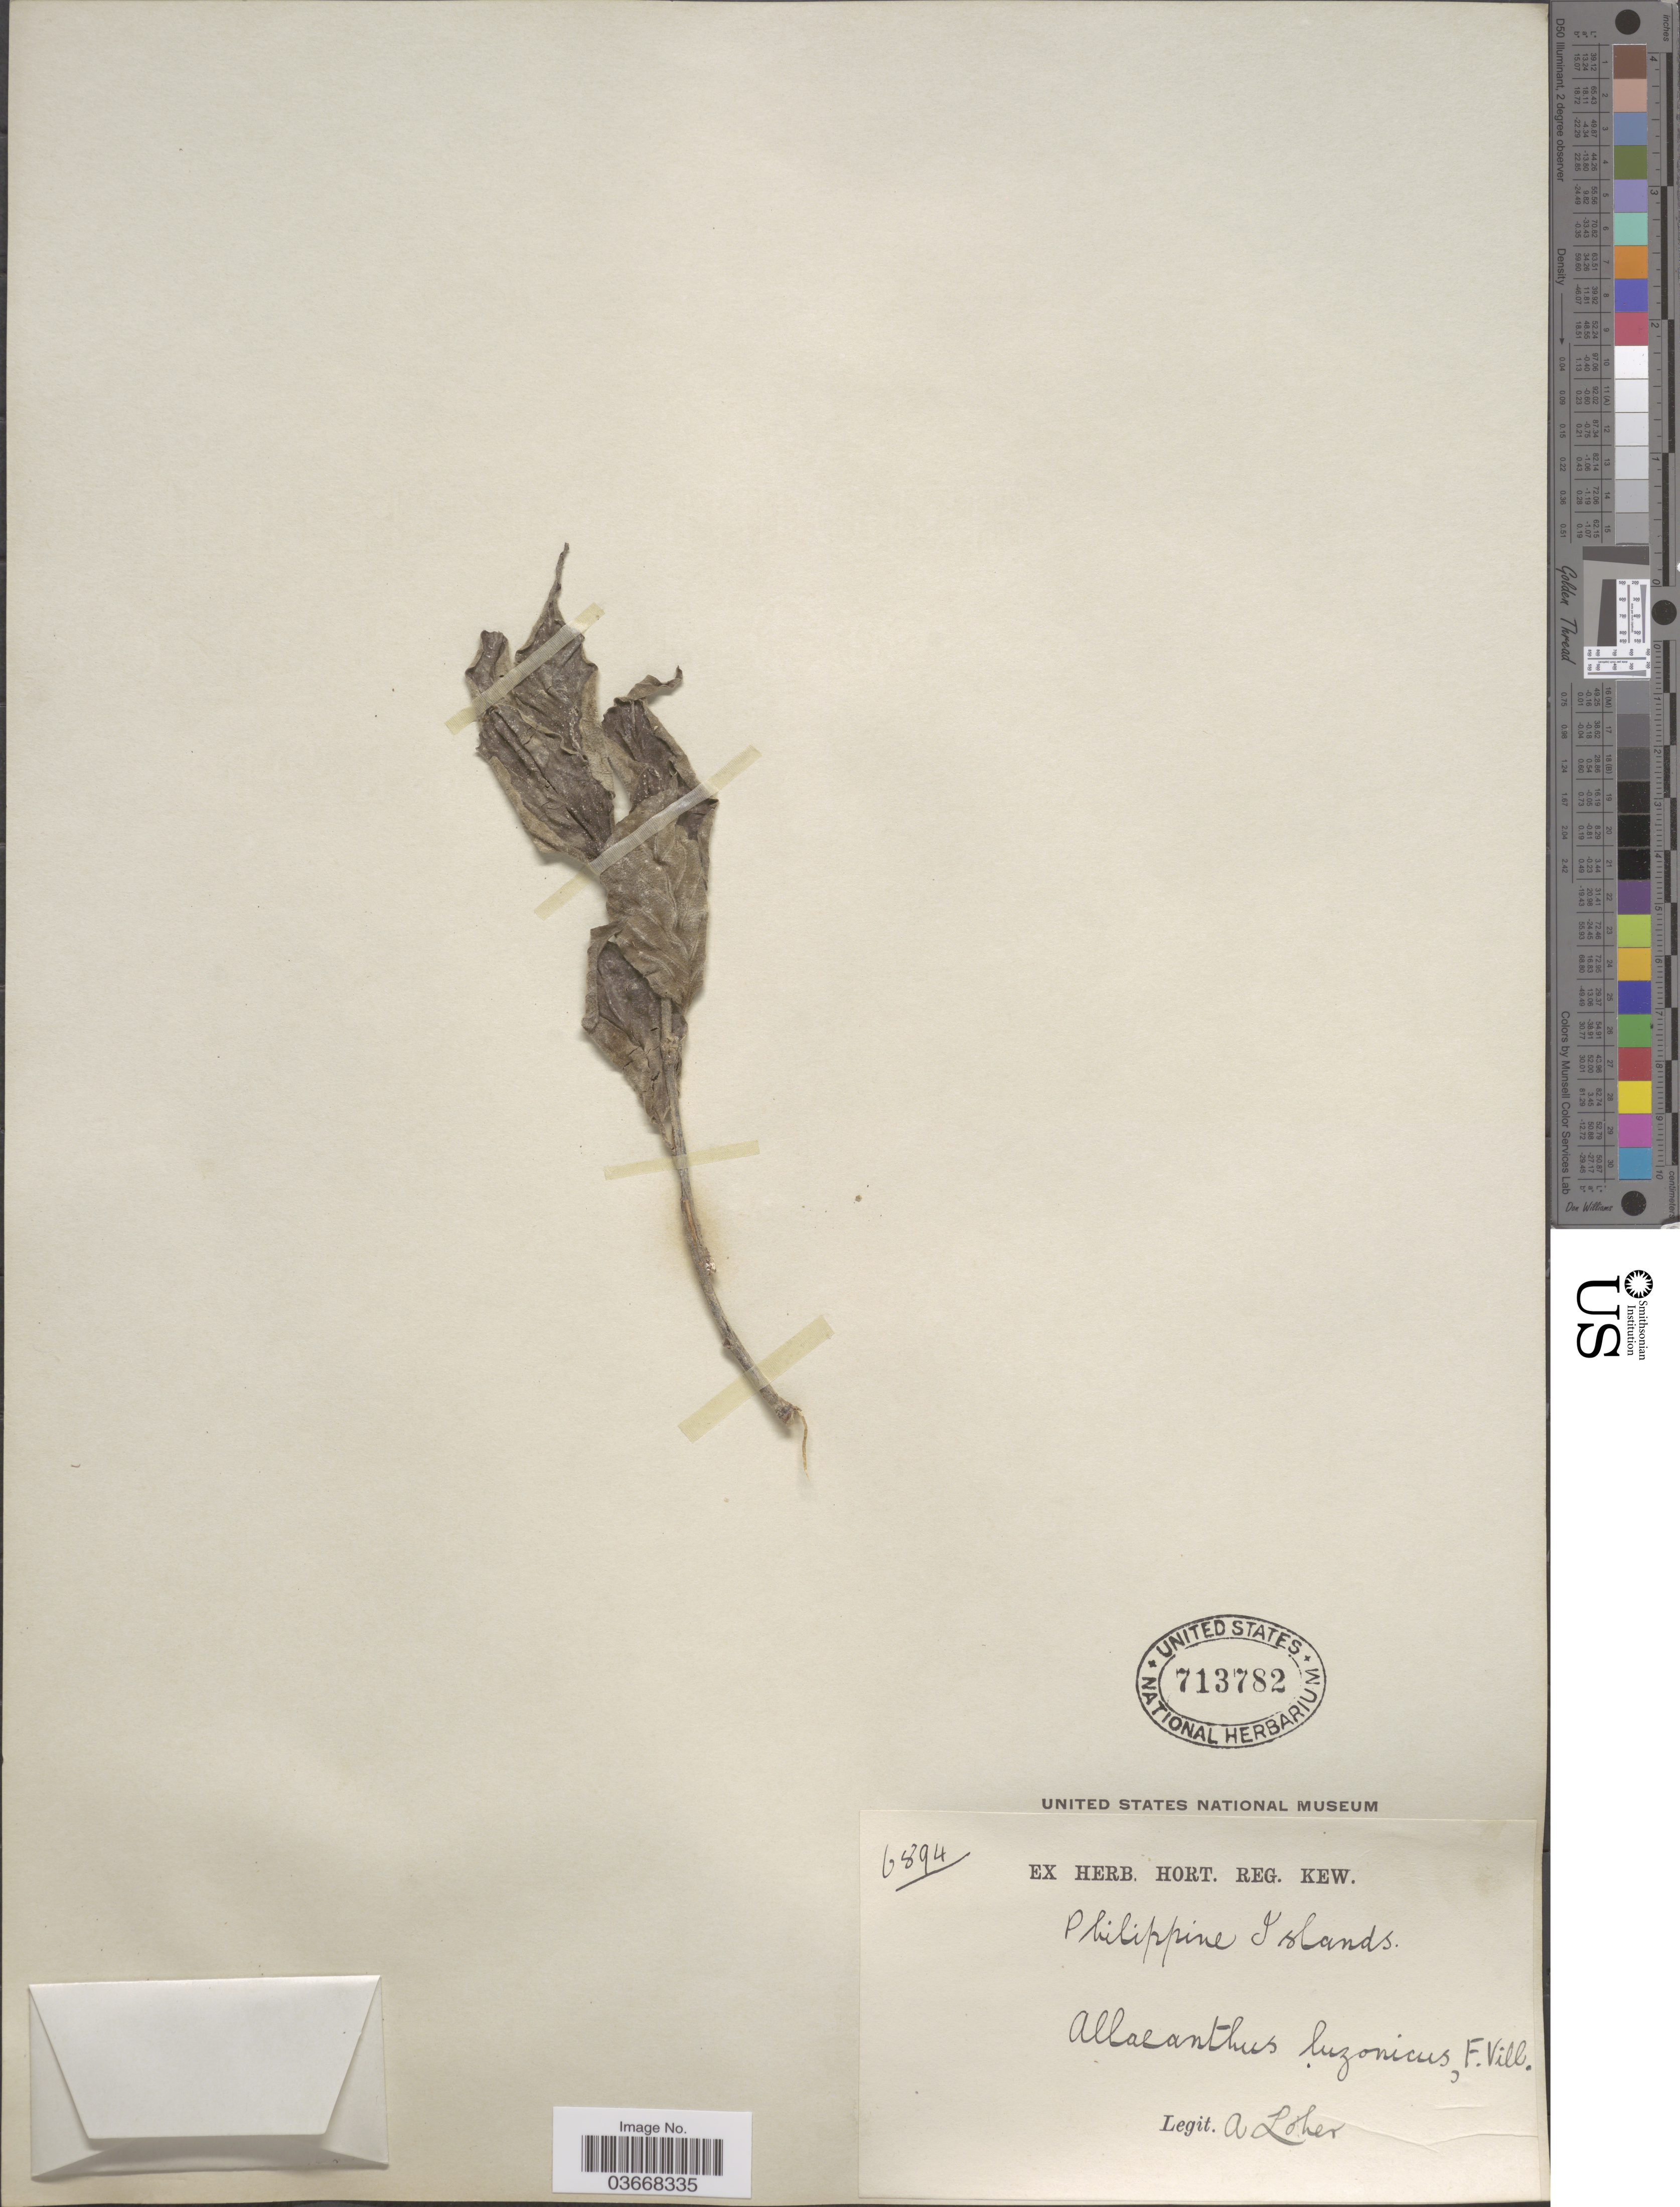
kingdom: Plantae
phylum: Tracheophyta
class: Magnoliopsida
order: Rosales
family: Moraceae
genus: Allaeanthus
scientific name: Allaeanthus luzonicus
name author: Fern.-Vill.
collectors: A. Loher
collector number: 6894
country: Philippines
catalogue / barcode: US 713782